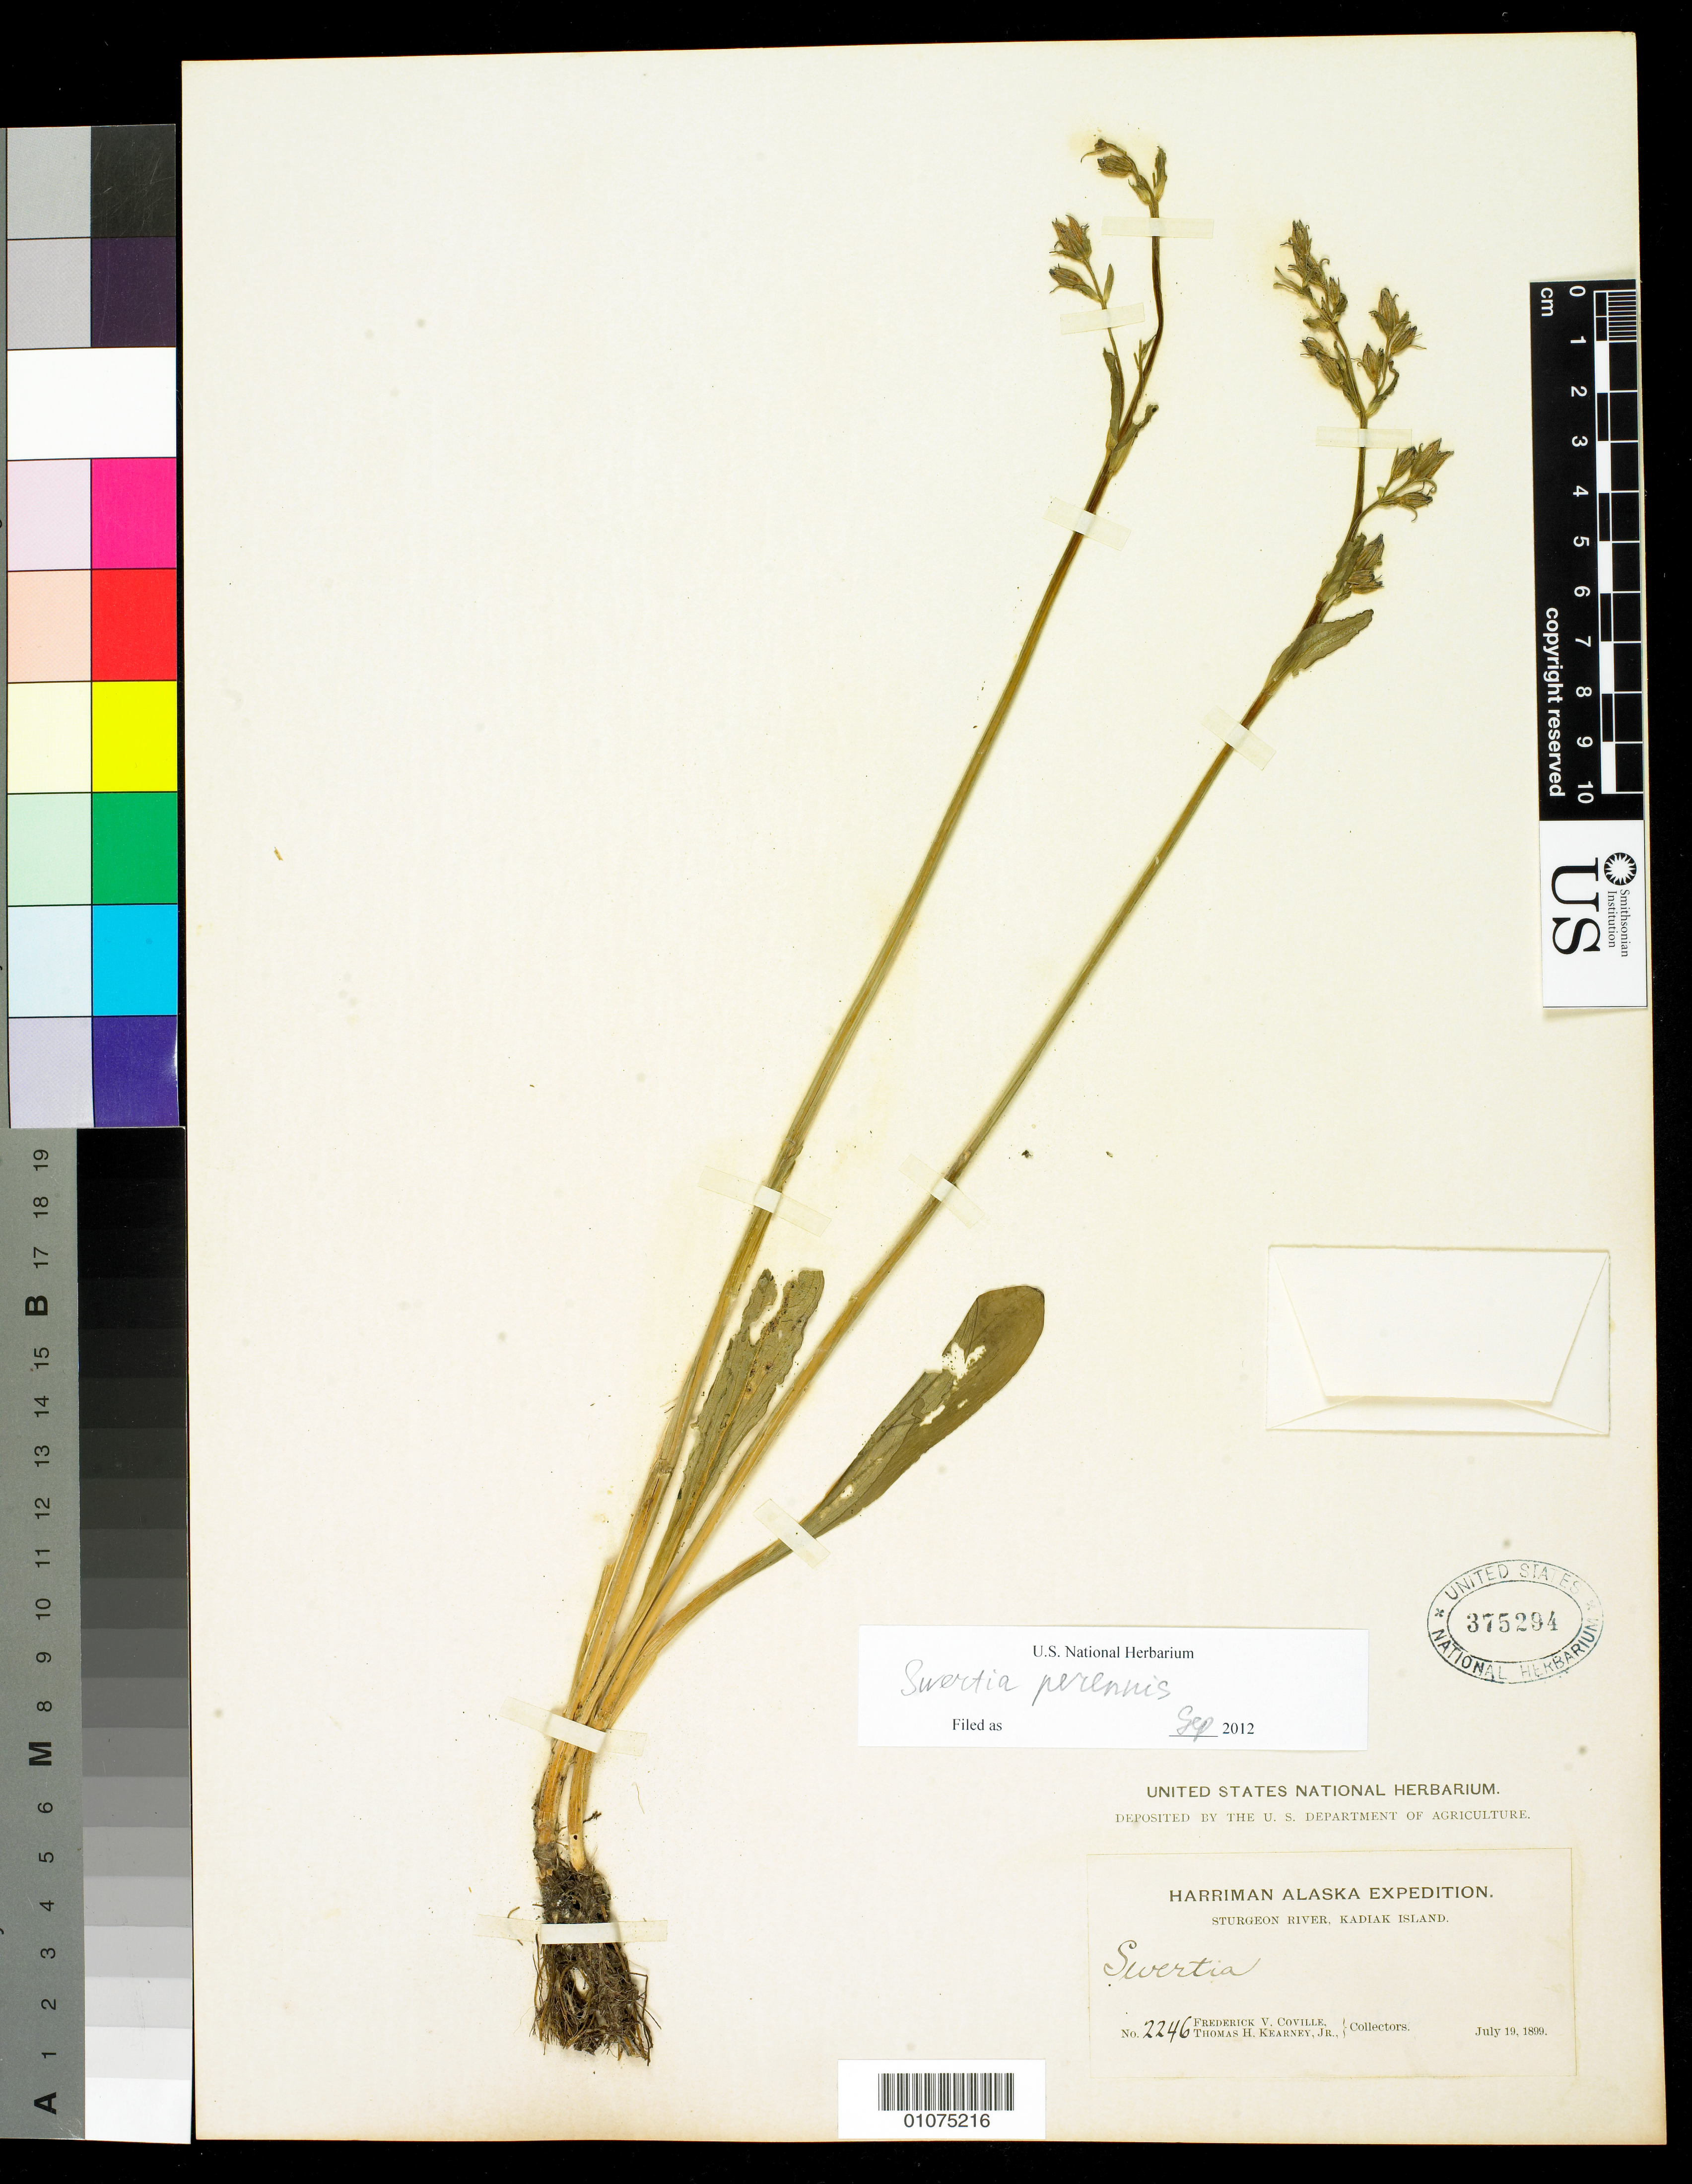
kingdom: Plantae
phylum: Tracheophyta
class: Magnoliopsida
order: Gentianales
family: Gentianaceae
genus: Swertia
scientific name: Swertia perennis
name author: L.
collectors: F. V. Coville & T. H. Kearney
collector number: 2246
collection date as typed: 19 Jul 1899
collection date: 1899-07-19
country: United States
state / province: Alaska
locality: Sturgeon River, Kodiak island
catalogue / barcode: US 375294